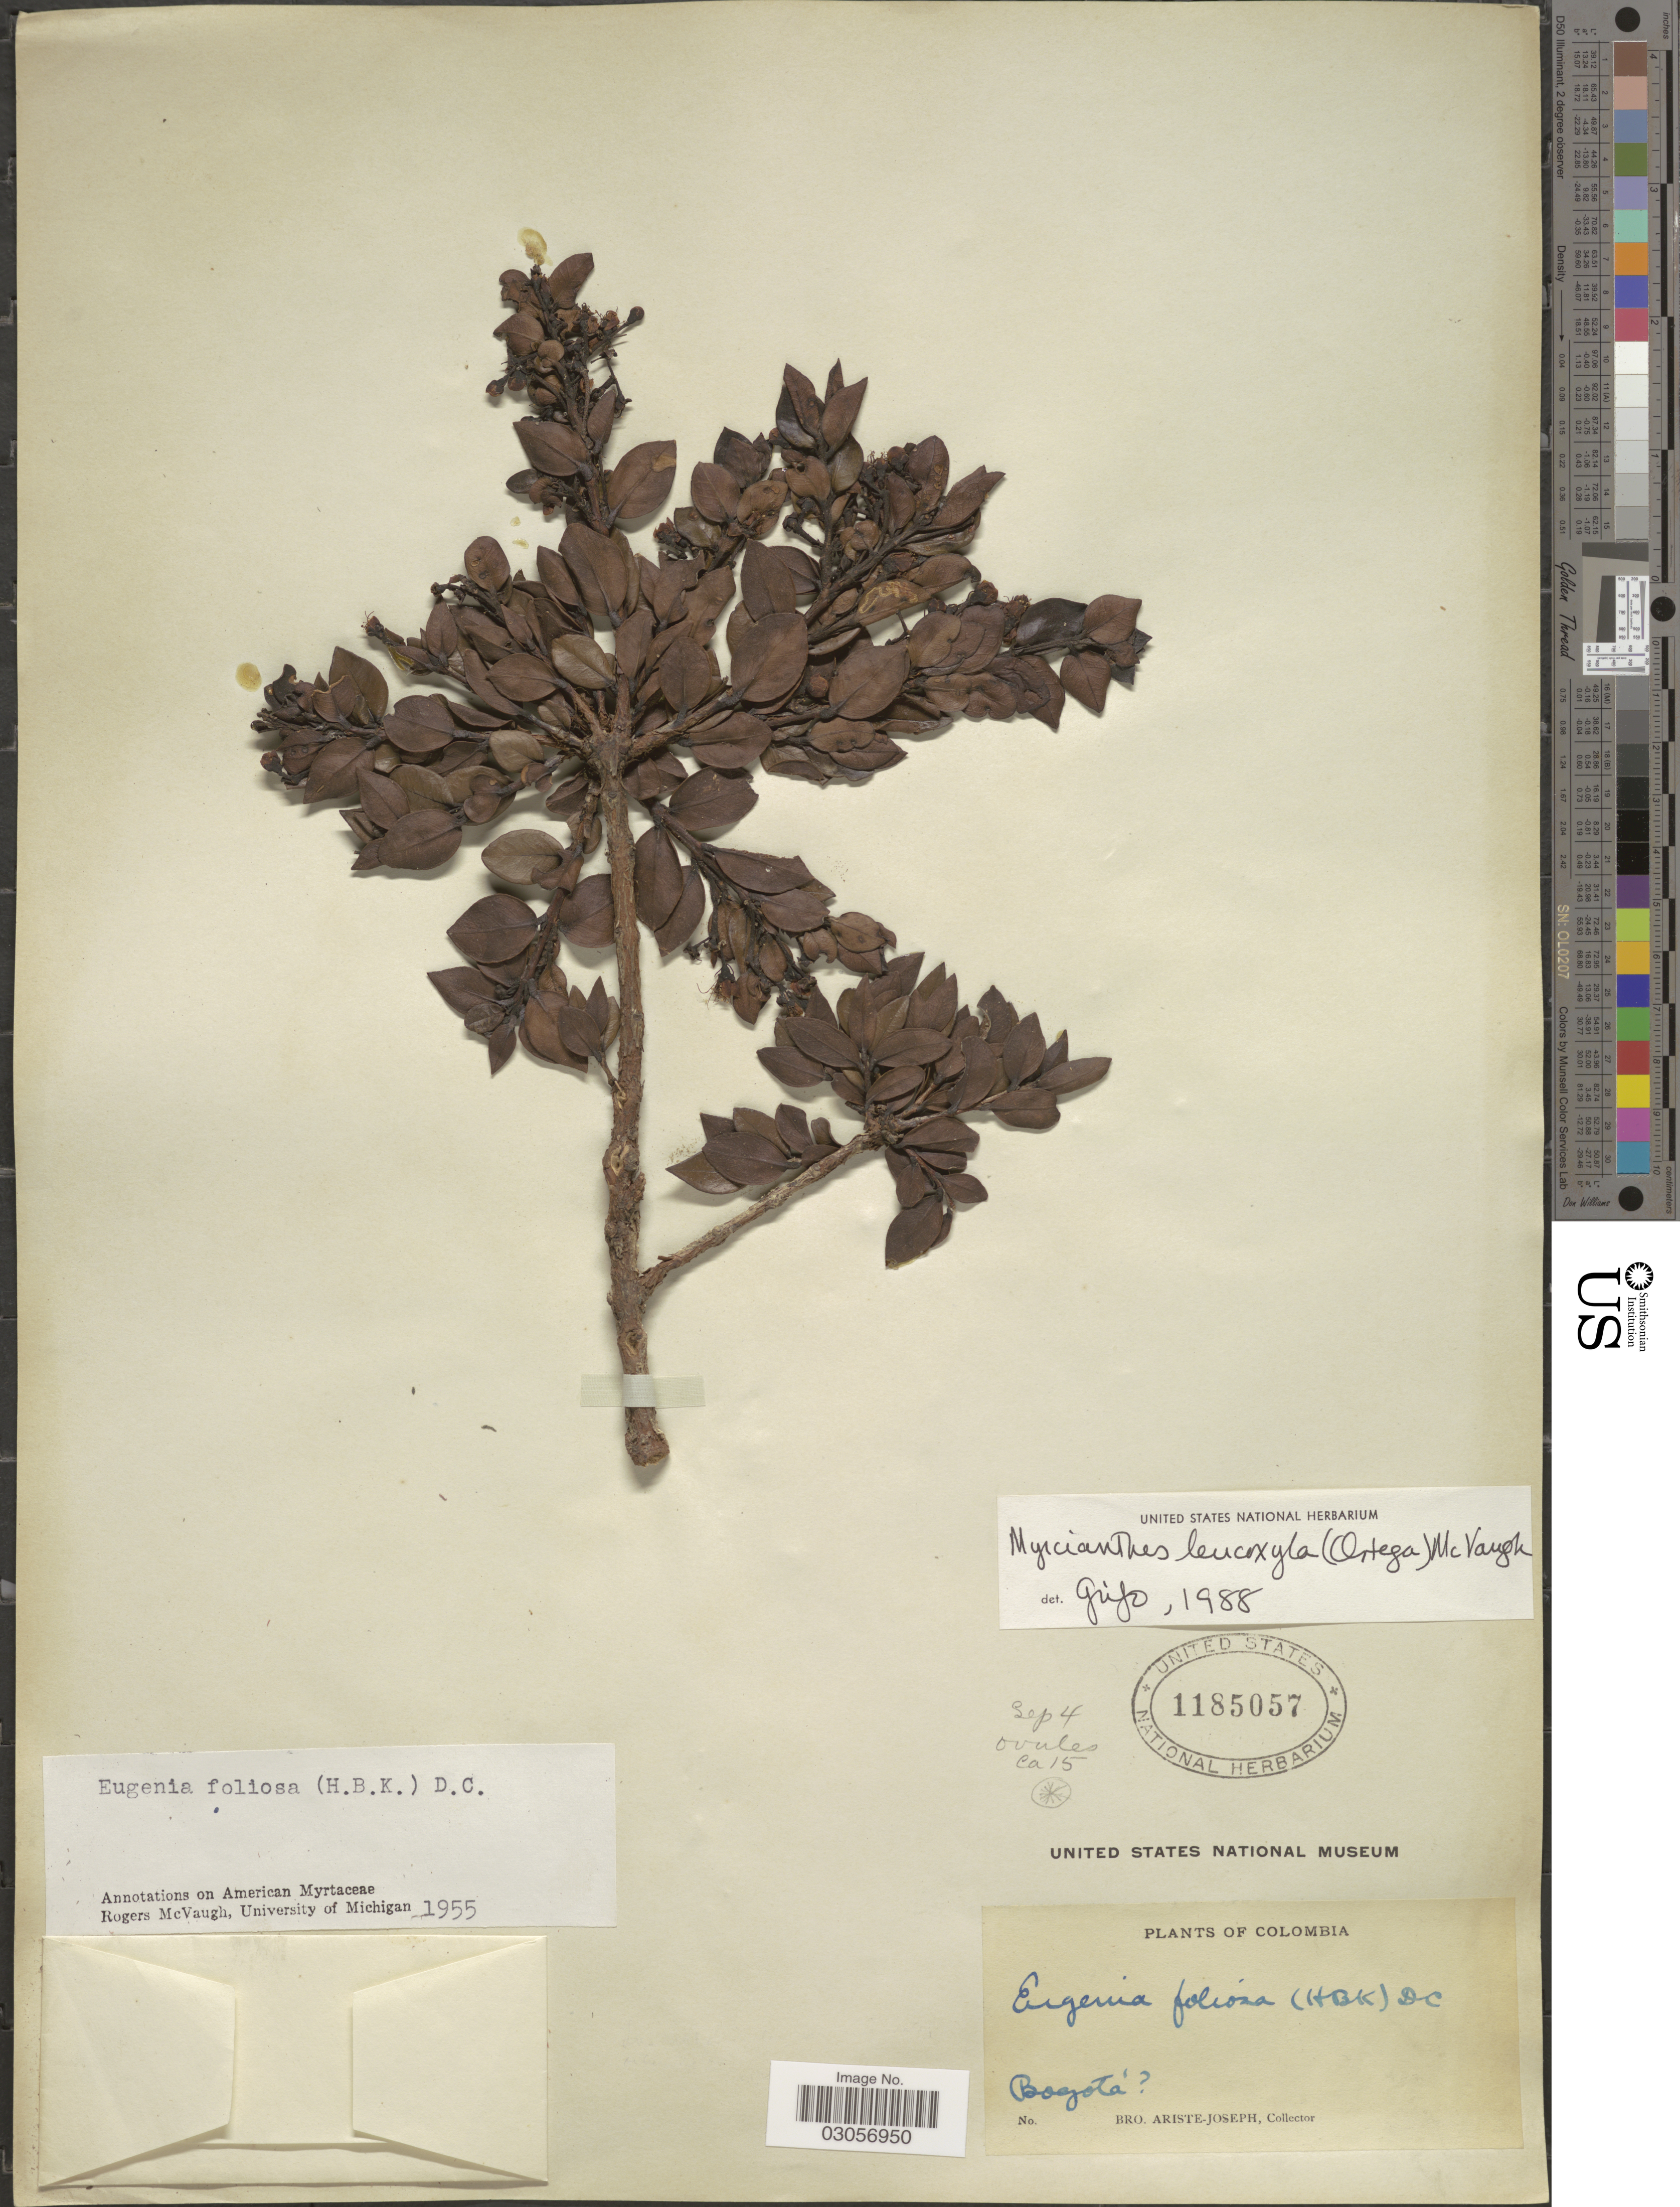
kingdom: Plantae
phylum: Tracheophyta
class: Magnoliopsida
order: Myrtales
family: Myrtaceae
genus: Myrcianthes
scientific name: Myrcianthes leucoxyla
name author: (Ortega) McVaugh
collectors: Bro. Ariste-Joseph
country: Colombia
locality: Bogotá [unsure placement].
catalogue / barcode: US 1185057